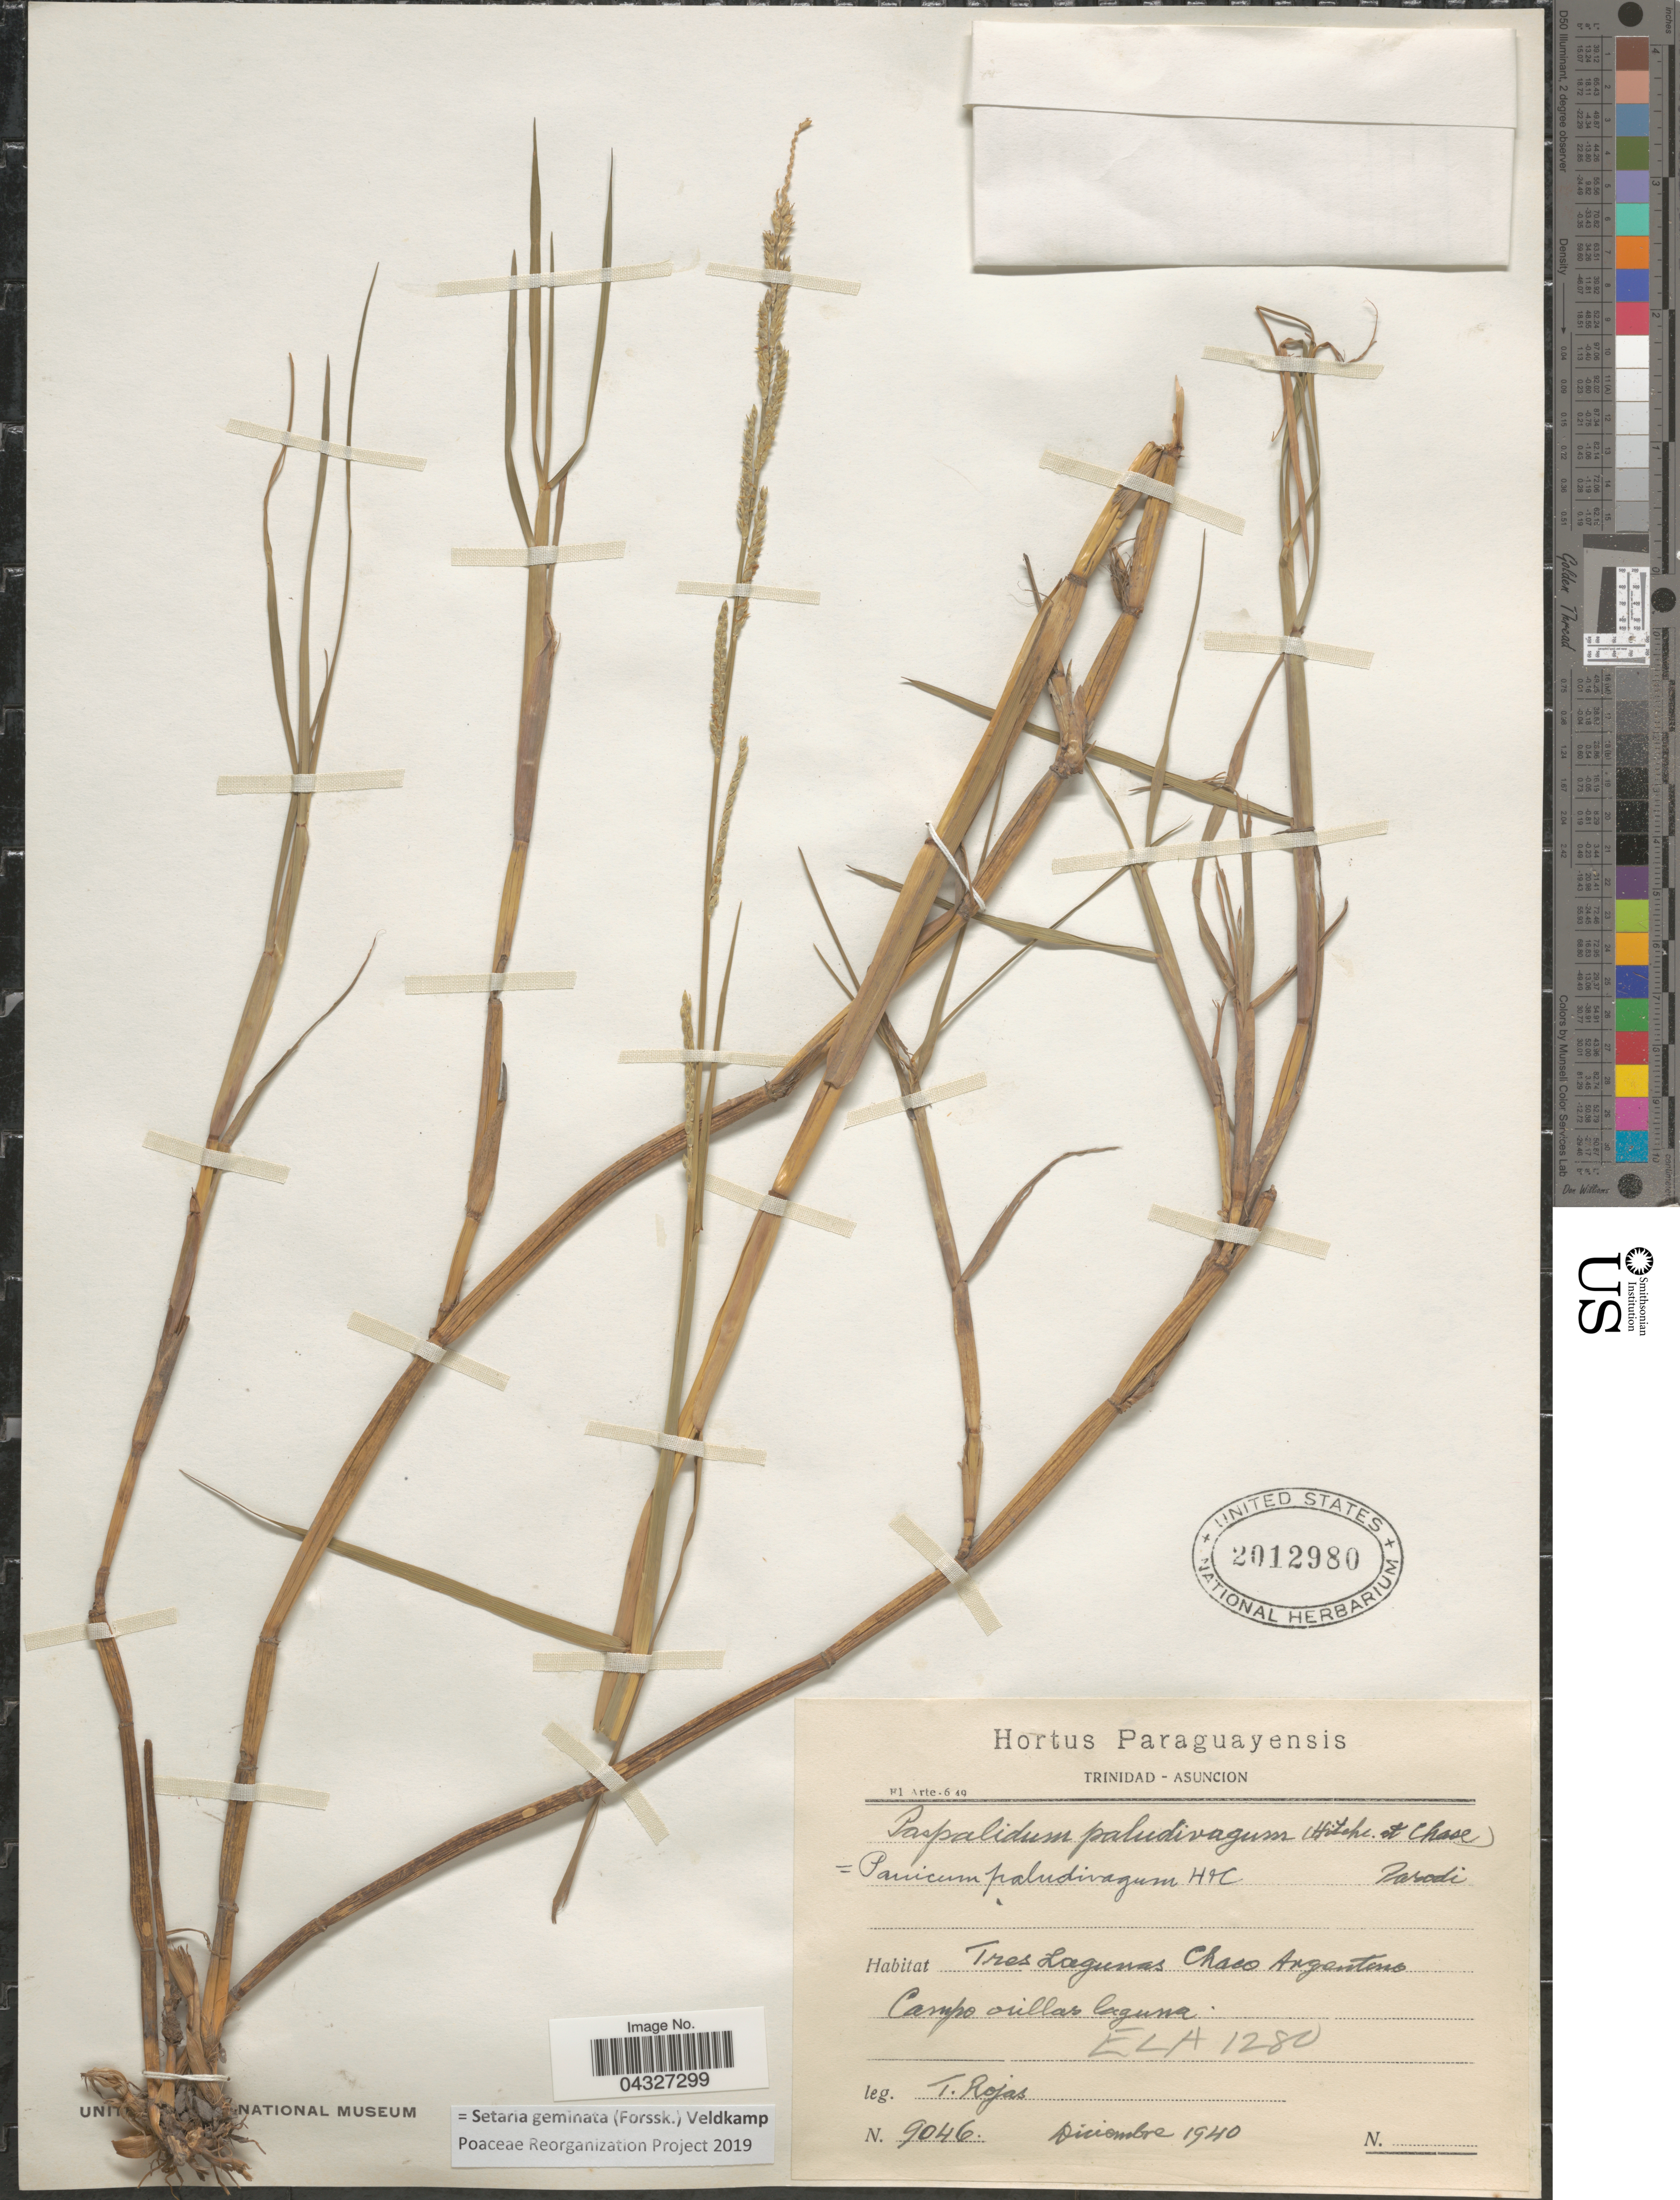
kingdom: Plantae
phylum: Tracheophyta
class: Liliopsida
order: Poales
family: Poaceae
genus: Setaria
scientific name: Setaria geminata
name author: (Forssk.) Veldkamp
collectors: T. Rojas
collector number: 9046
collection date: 1940-12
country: Paraguay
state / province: Asuncion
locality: Trinidad - Asuncion. Tres Lagunas Chaco Argenteno. Campo orillas laguna.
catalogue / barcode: US 2012980